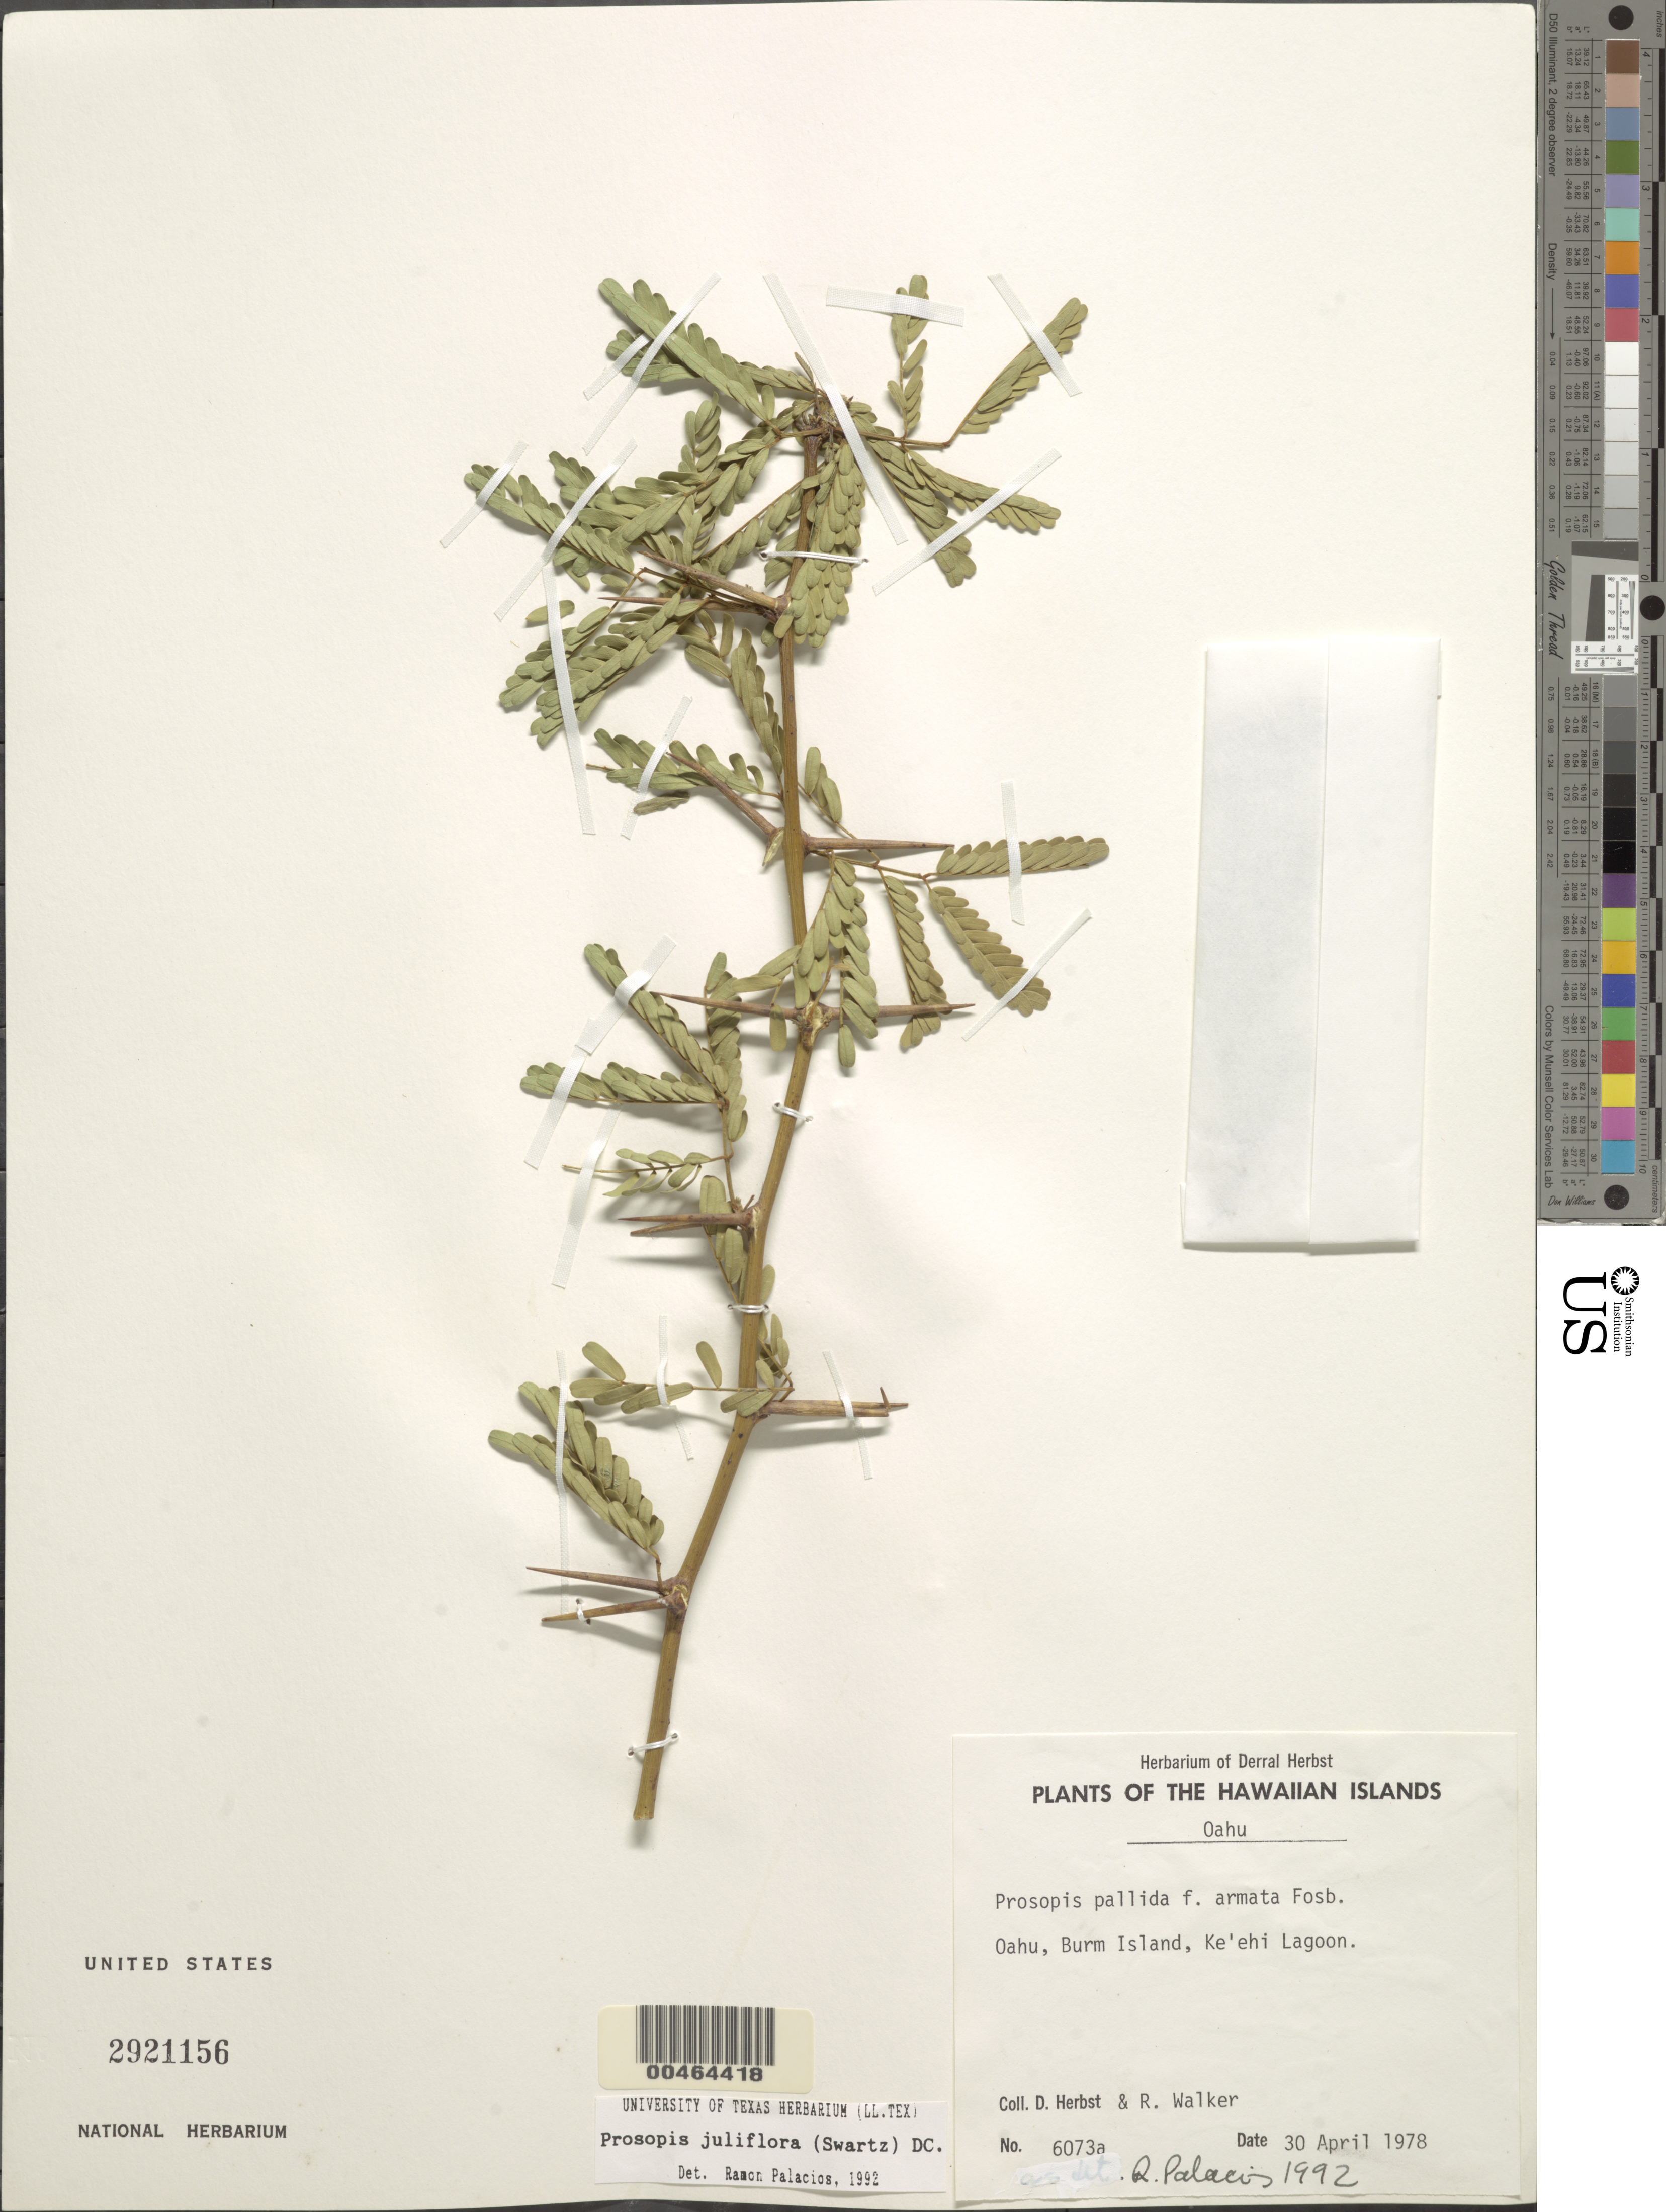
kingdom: Plantae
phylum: Tracheophyta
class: Magnoliopsida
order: Fabales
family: Fabaceae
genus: Neltuma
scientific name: Neltuma juliflora var. juliflora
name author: (Sw.) Raf.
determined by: Wagner, W. L., (BOT), Smithsonian Institution - National Museum of Natural History (UNITED STATES)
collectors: D. R. Herbst & R. Walker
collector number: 6073a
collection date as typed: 30 Apr 1978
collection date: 1978-04-30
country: United States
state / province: Hawaii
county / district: Kauai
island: Kaua'i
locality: Burm Island, Ke'ehi Lagoon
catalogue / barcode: US 2921156